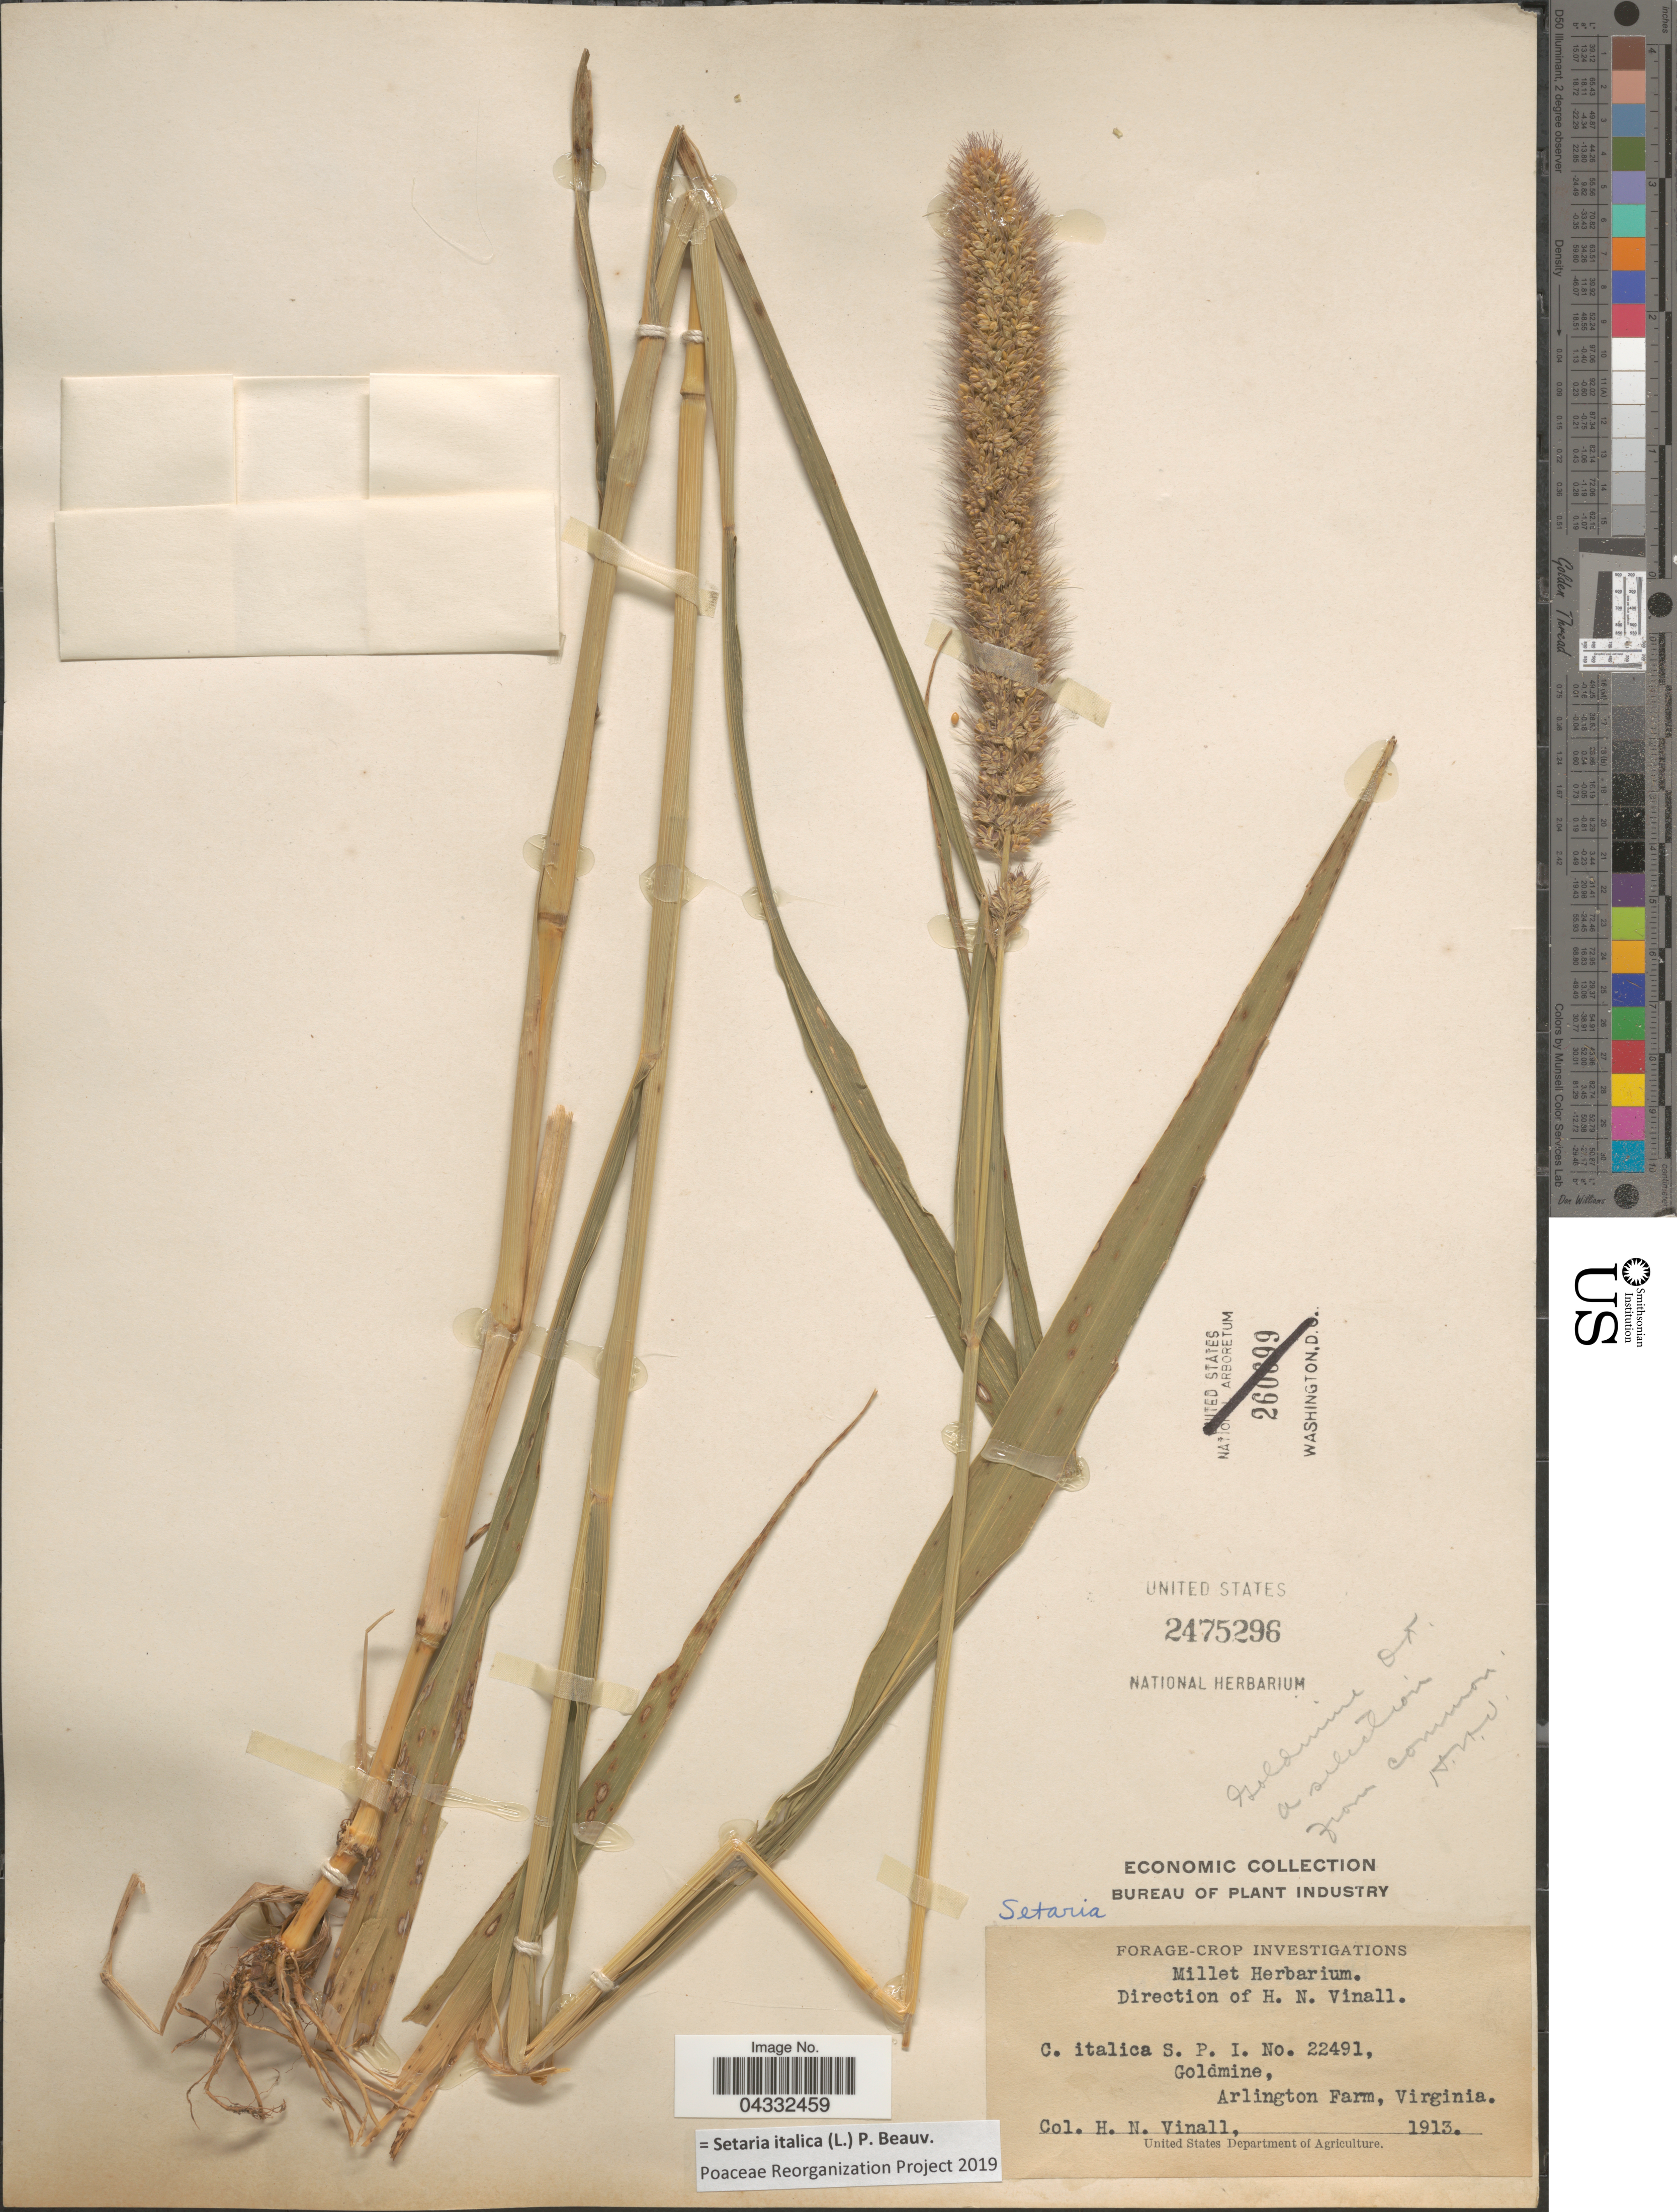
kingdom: Plantae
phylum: Tracheophyta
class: Liliopsida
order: Poales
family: Poaceae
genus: Setaria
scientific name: Setaria italica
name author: (L.) P. Beauv.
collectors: H. Vinall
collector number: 22491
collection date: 1913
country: United States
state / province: Virginia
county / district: Arlington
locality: Arlington Farm.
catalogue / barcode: US 2475296